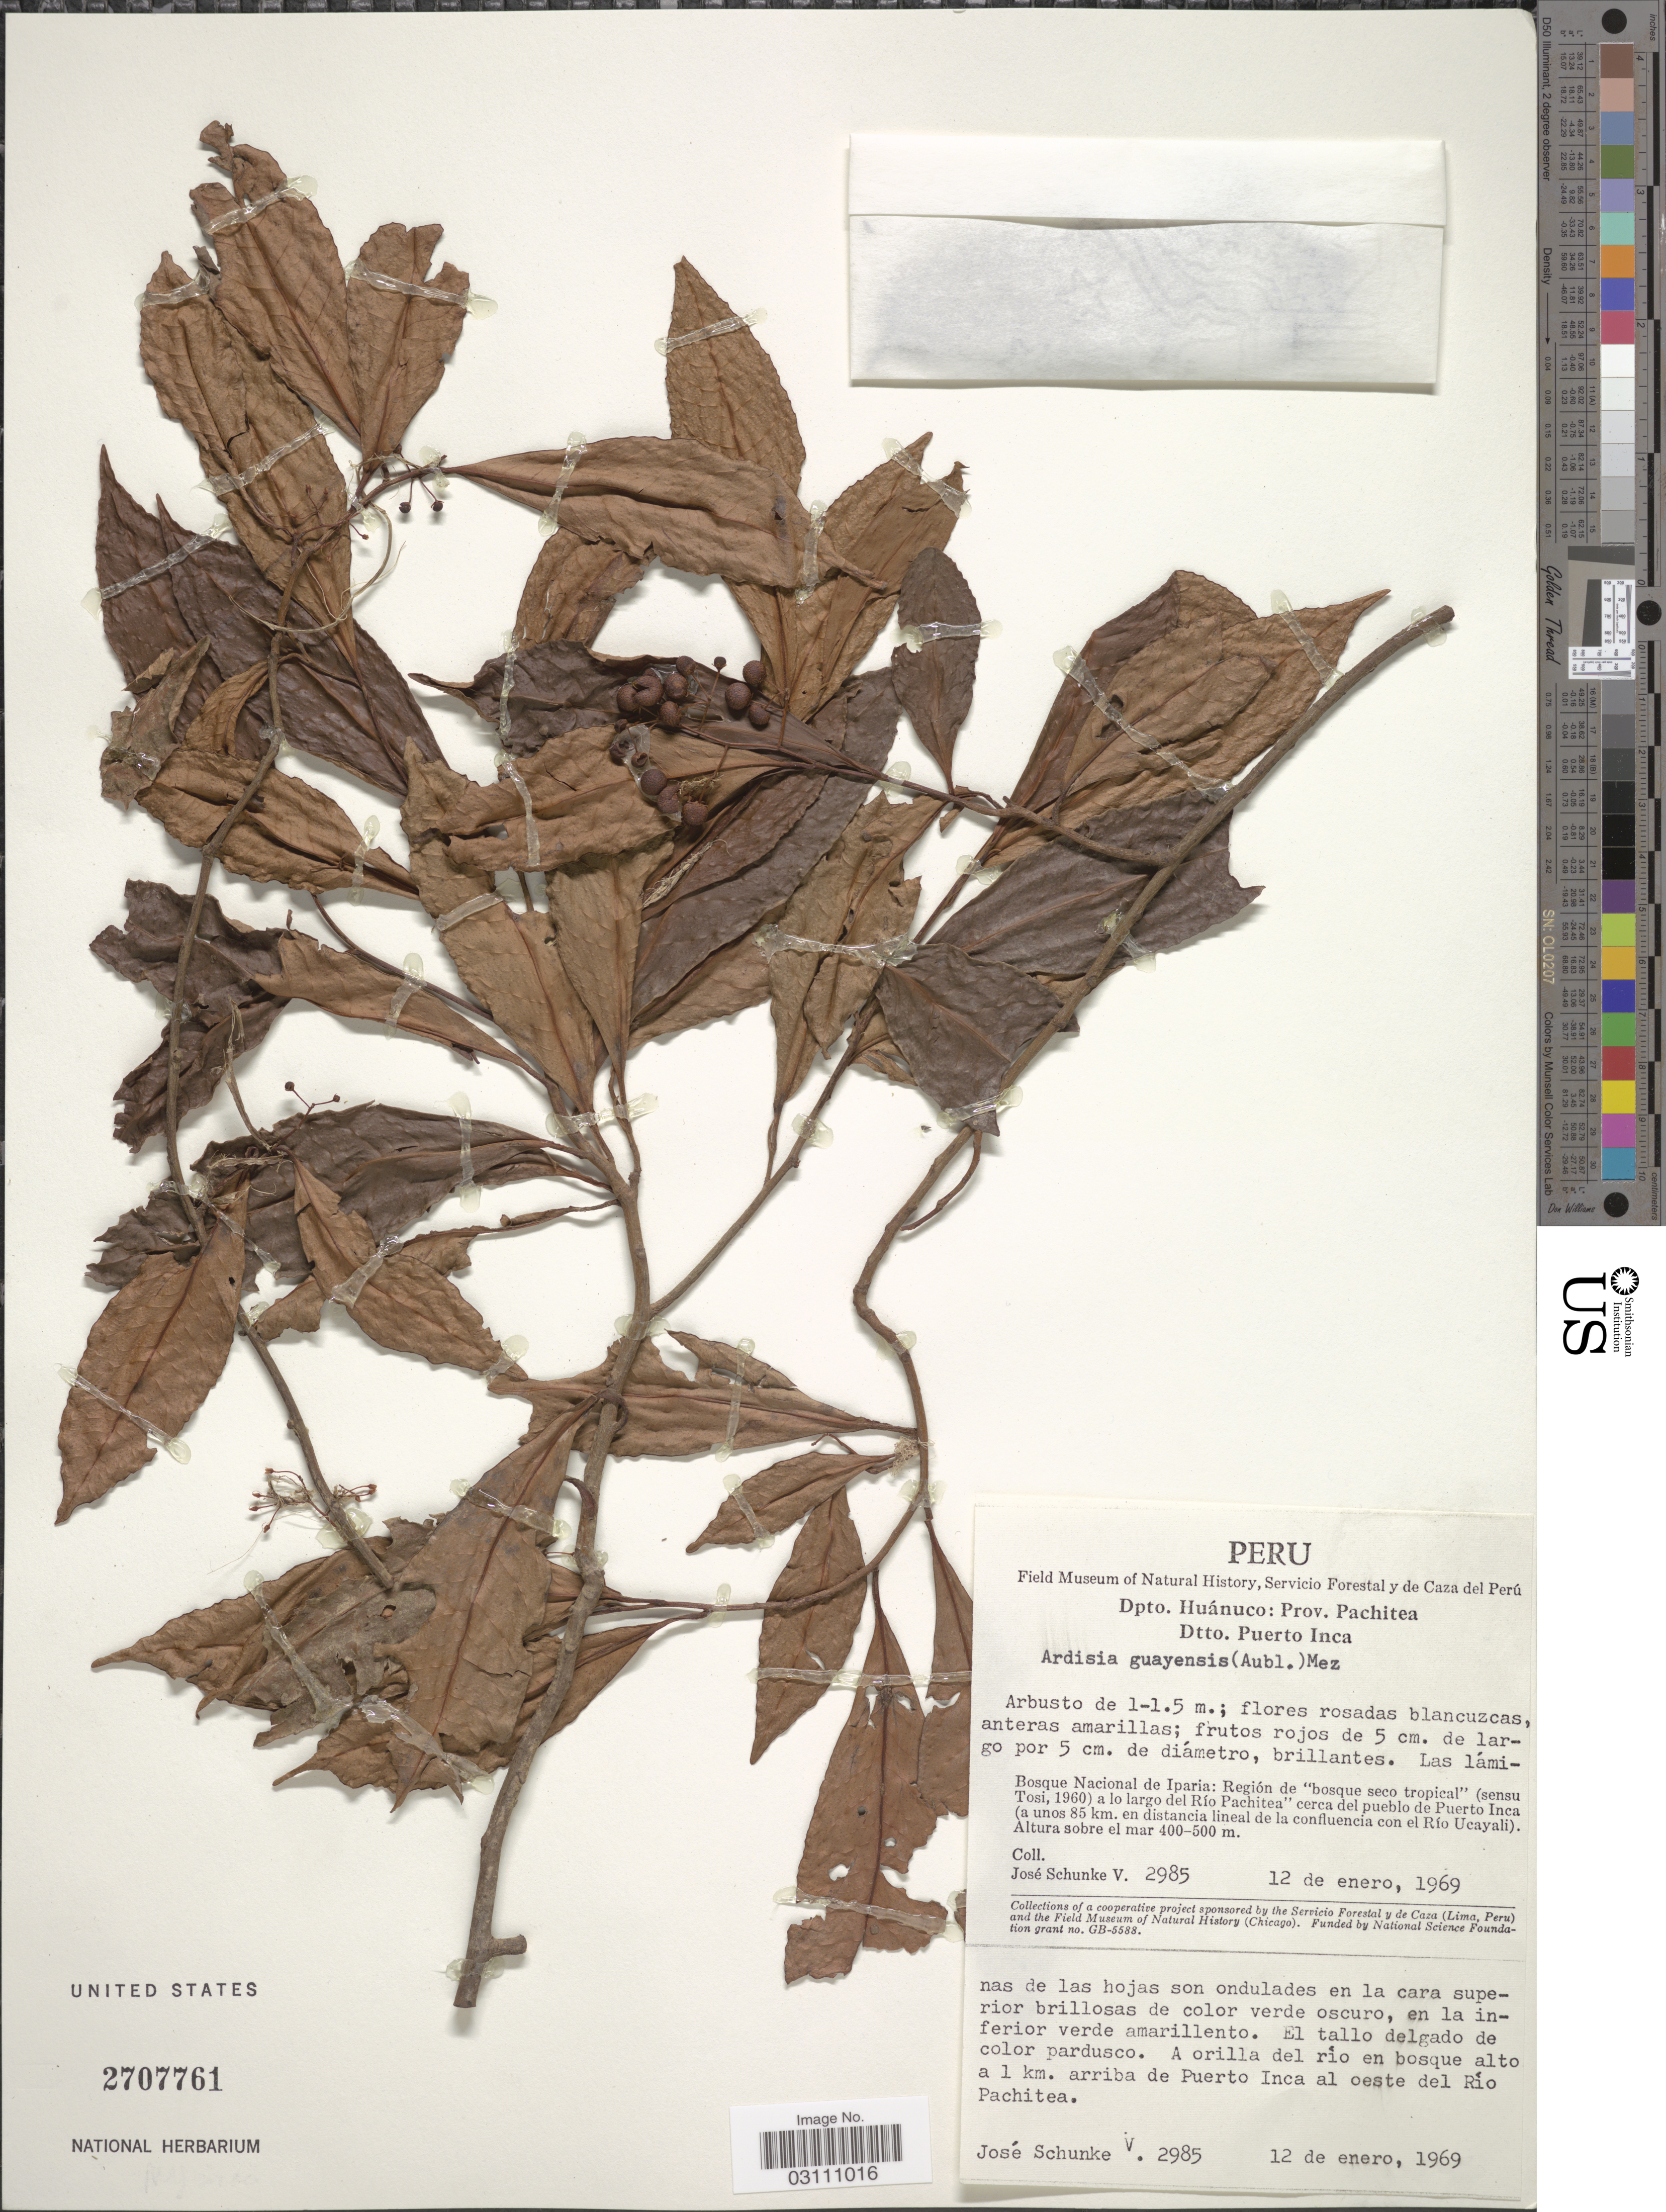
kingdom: Plantae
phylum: Tracheophyta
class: Magnoliopsida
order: Ericales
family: Primulaceae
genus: Ardisia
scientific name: Ardisia guianensis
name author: (Aubl.) Mez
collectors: J. Schunke Vigo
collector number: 2985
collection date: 1969-01-21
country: Peru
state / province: Huánuco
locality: Dpto. Huánuco: Prov. Pachitea. Dtto. Puerto Inca. Bosque Nacional de Iparia: Región de "bosque seco tropical" a lo largo del Río Pachitea cerca del pueblo de Puerto Inca (a unos 85 km. en distancia lineal de la confluencia con el Río Ucayali). A orilla del río en bosque alto a 1 km. arriba de Puerto Inca al oeste del Río Pachitea.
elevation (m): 400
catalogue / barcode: US 2707761